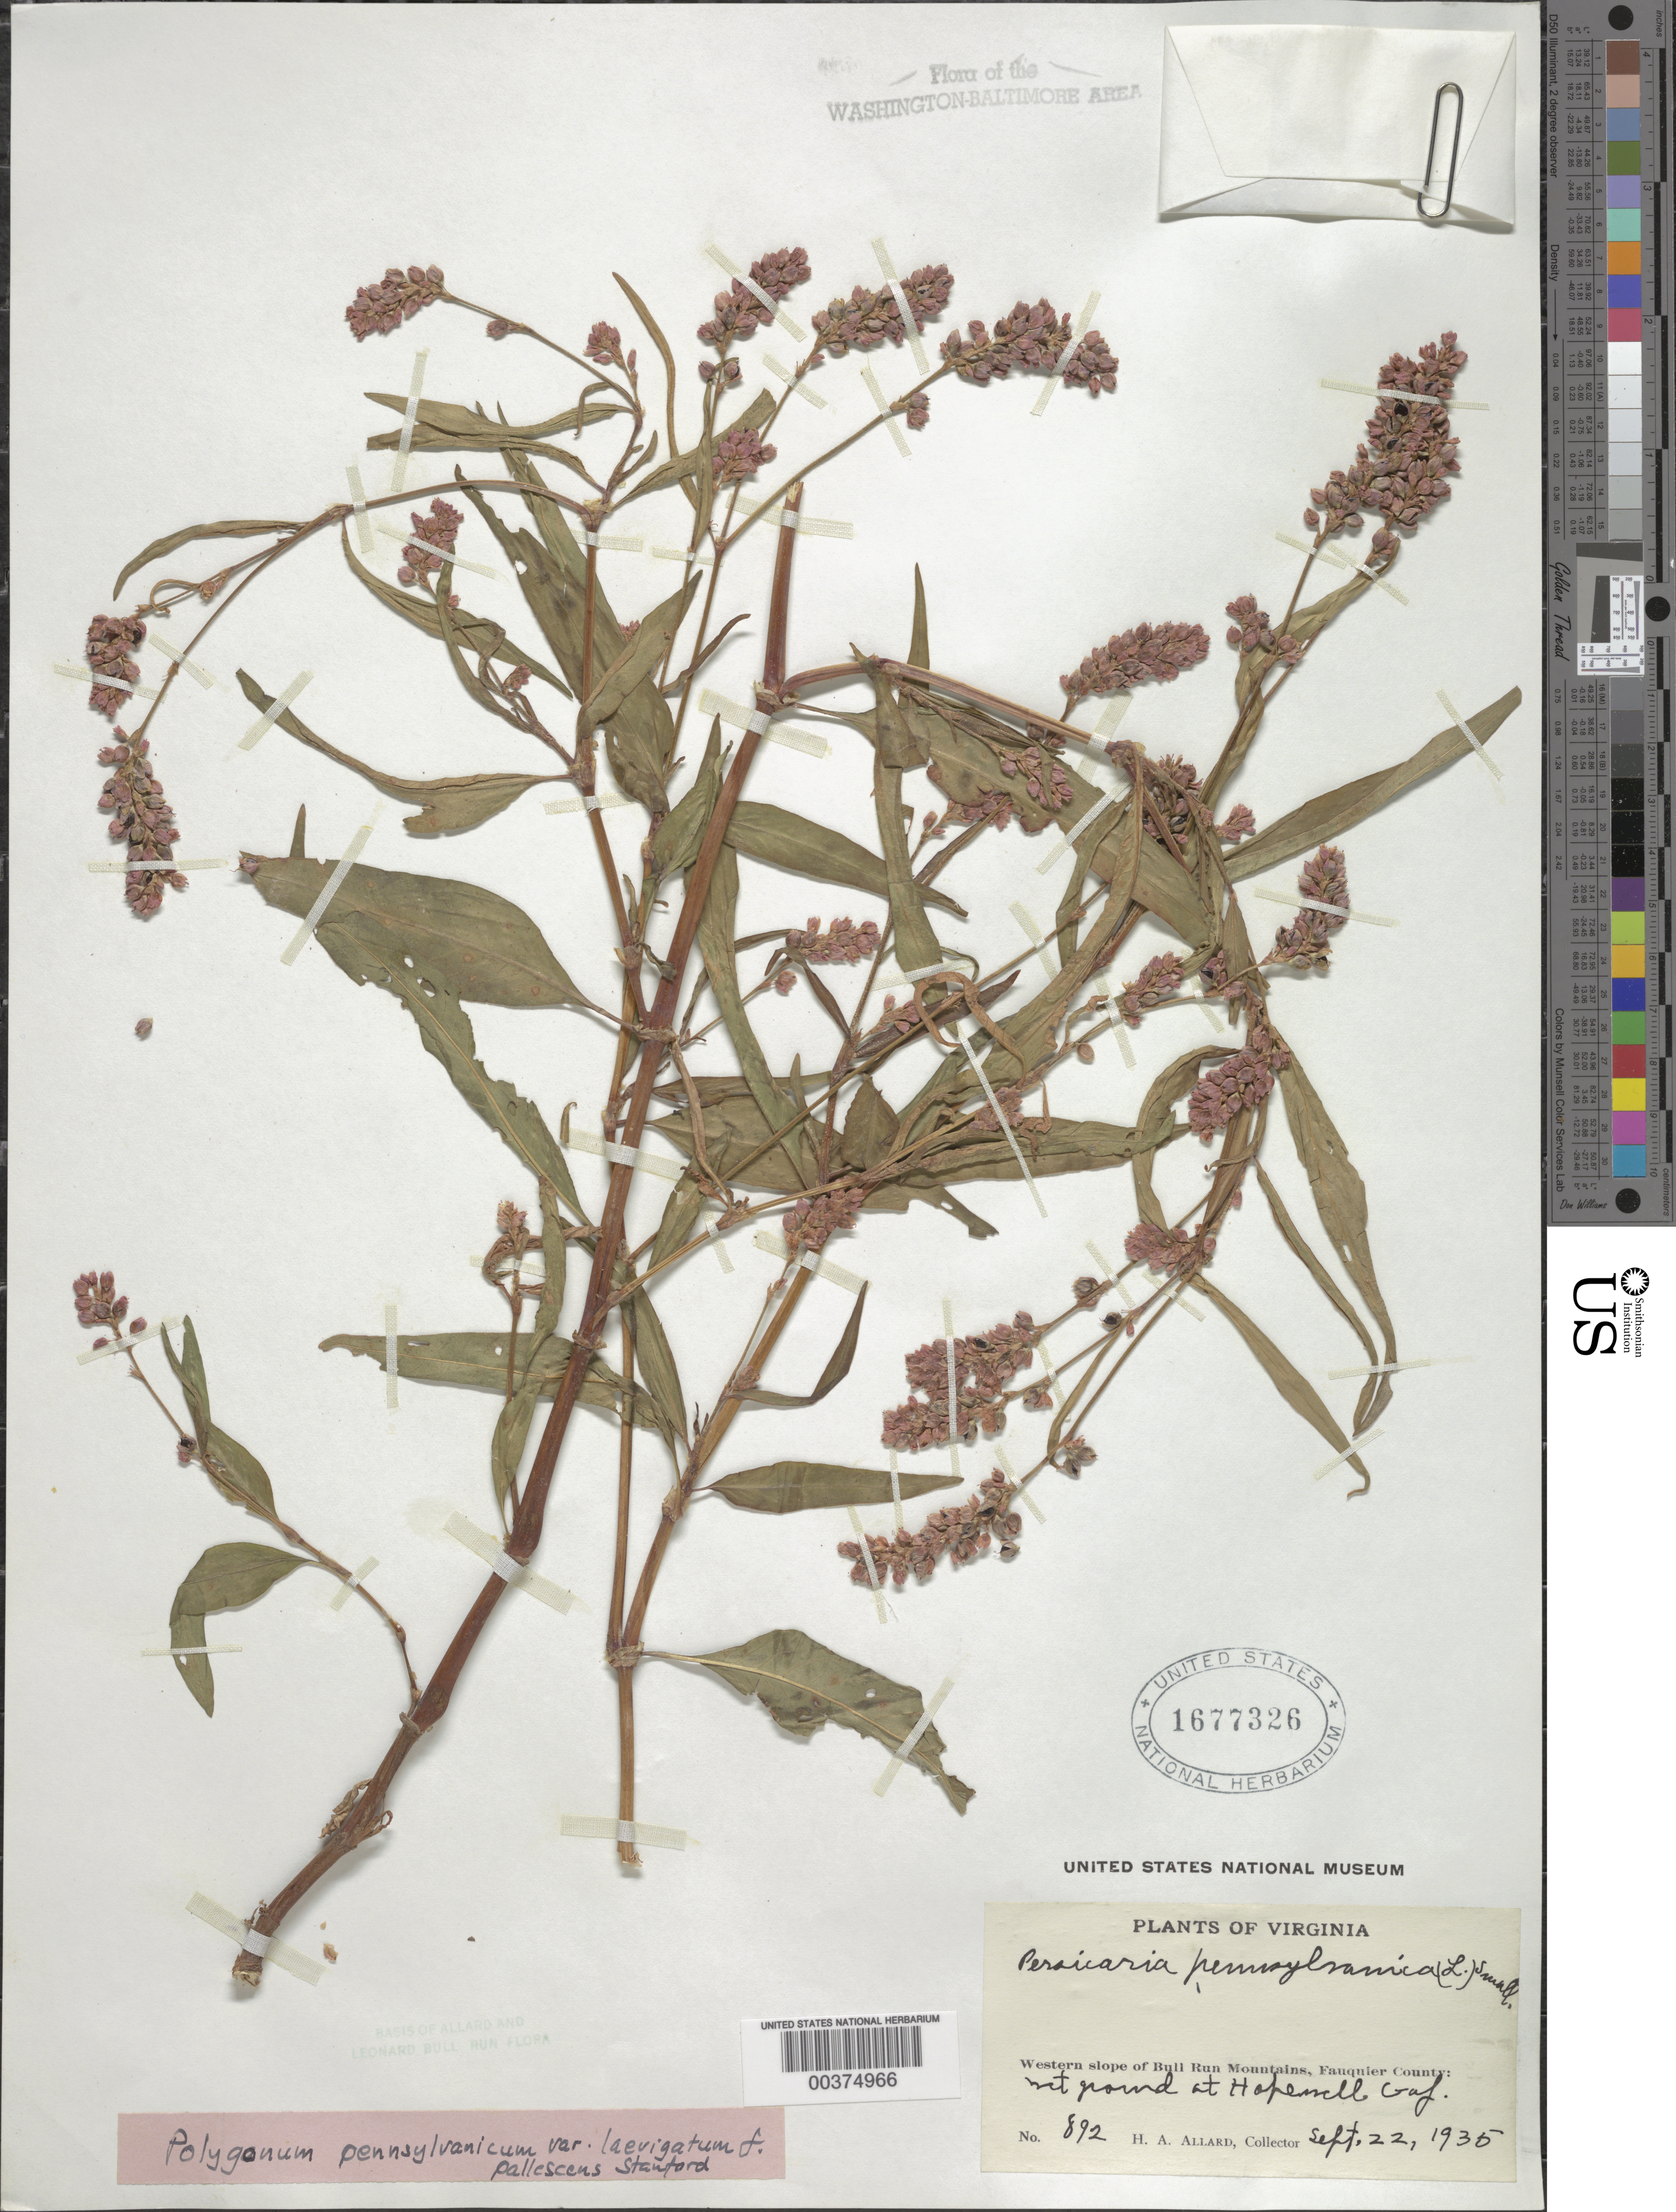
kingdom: Plantae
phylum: Tracheophyta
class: Magnoliopsida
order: Caryophyllales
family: Polygonaceae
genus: Persicaria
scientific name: Persicaria pensylvanica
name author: (L.) M. Gómez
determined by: Atha, D. E.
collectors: H. A. Allard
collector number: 892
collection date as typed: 22 Sep 1935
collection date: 1935-09-22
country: United States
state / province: Virginia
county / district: Fauquier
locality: Hopewell Gap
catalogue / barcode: US 1677326